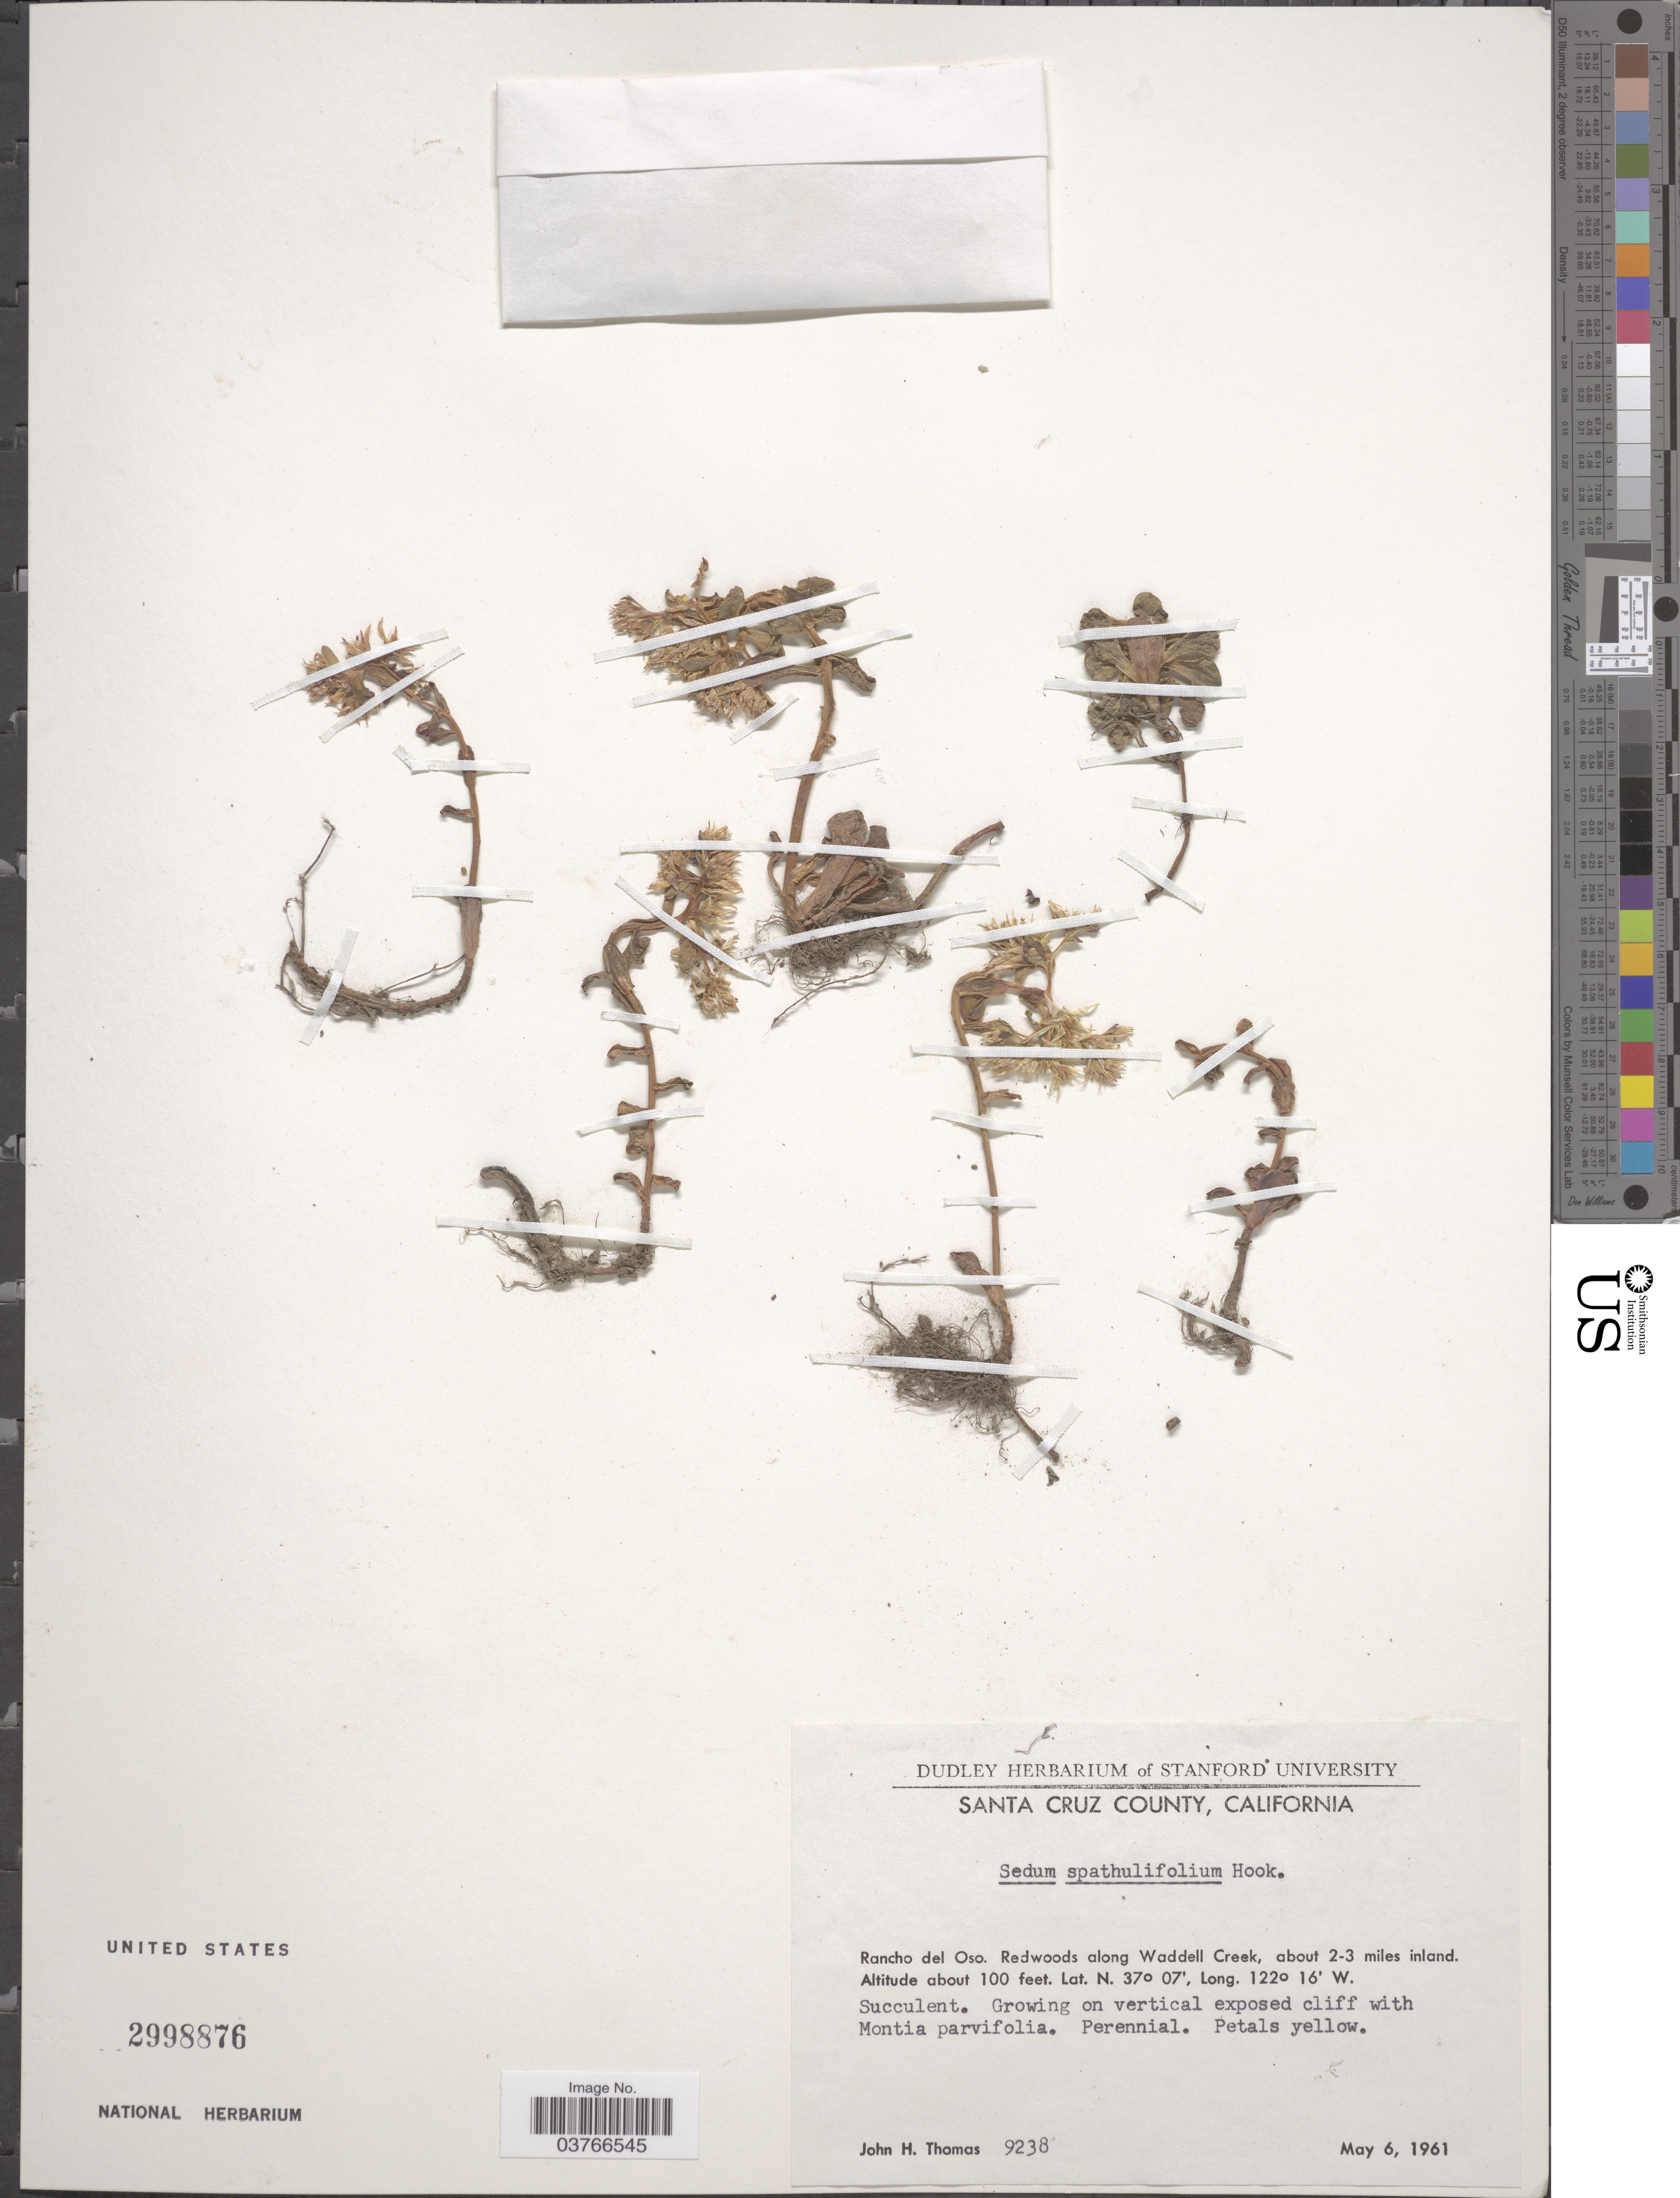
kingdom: Plantae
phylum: Tracheophyta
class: Magnoliopsida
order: Saxifragales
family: Crassulaceae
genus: Sedum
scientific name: Sedum spathulifolium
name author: Hook.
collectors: J. H. Thomas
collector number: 9238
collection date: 1961-05-06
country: United States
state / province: California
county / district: Santa Cruz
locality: Santa Cruz County. Rancho del Oso. Redwoods along Waddell Creek, about 2-3 miles inland.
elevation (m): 30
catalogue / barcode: US 2998876